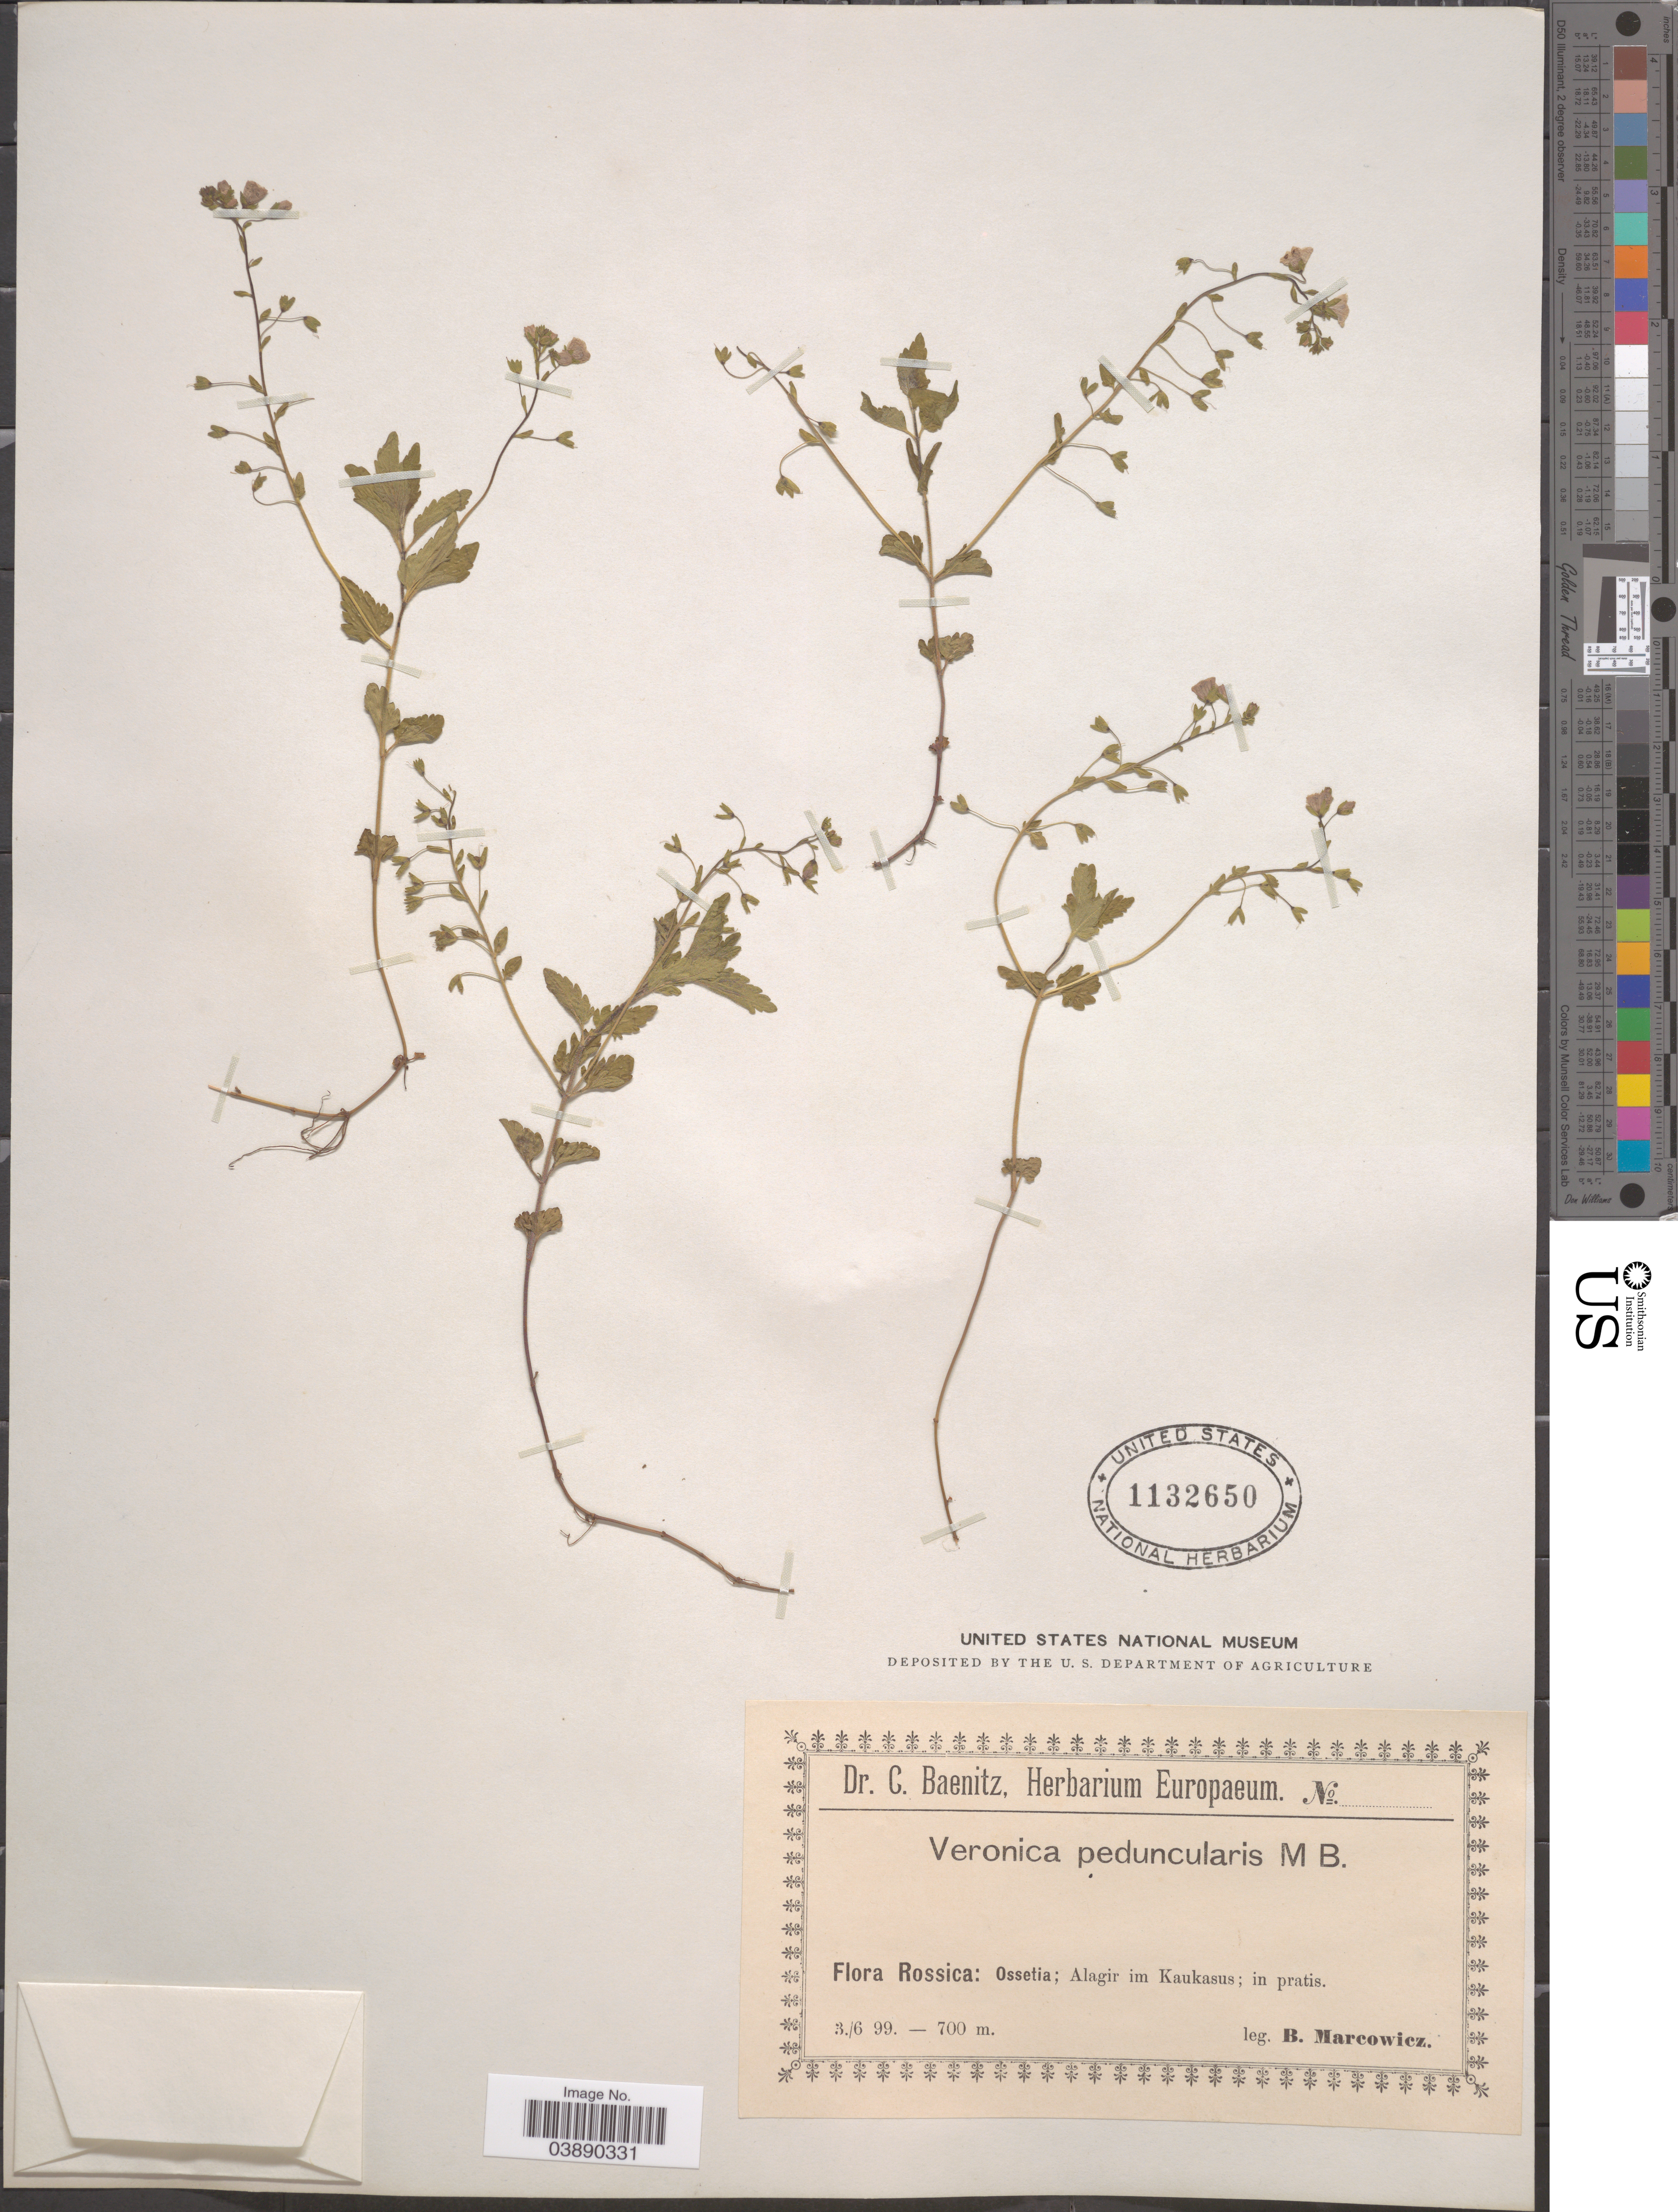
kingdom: Plantae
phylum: Tracheophyta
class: Magnoliopsida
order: Lamiales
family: Plantaginaceae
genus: Veronica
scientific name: Veronica peduncularis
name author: M. Bieb.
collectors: B. Marcowicz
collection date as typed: Transcribed d/m/y: 3/6/99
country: Russian Federation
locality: Rossica: Ossetia; Alagir im Kaukasus.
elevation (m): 700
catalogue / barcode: US 1132650